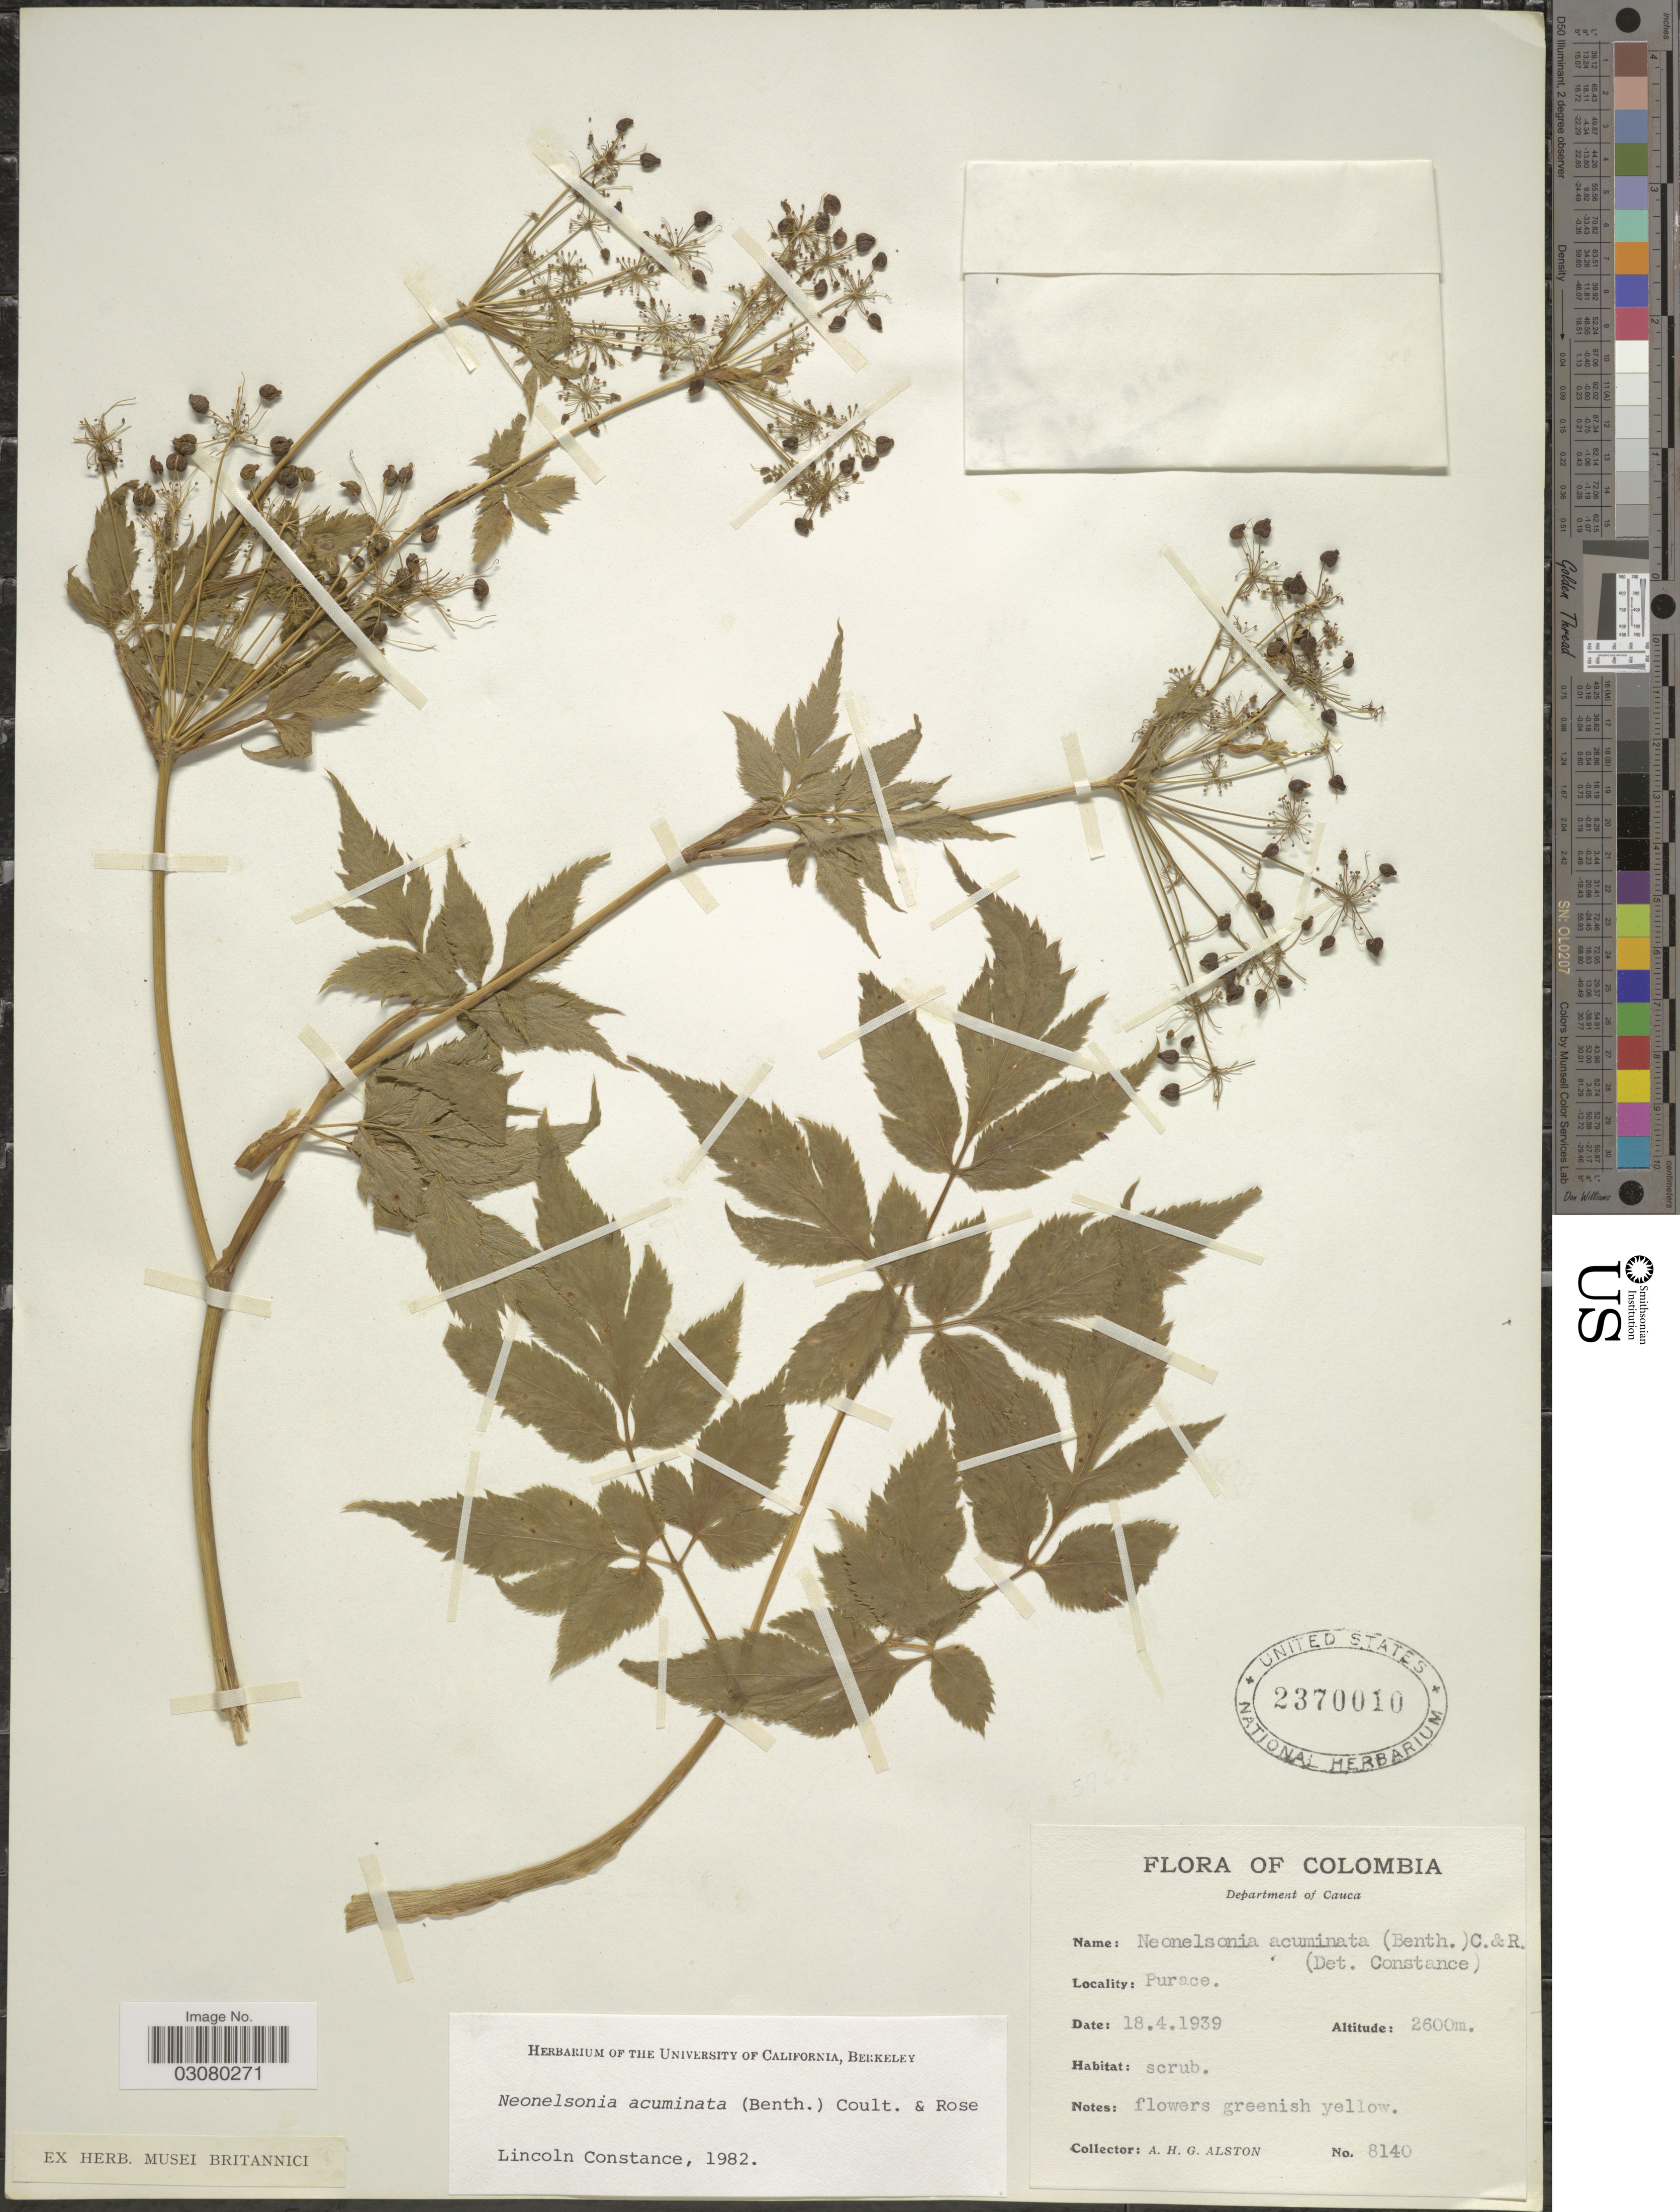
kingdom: Plantae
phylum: Tracheophyta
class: Magnoliopsida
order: Apiales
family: Apiaceae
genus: Neonelsonia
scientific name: Neonelsonia acuminata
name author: (Benth.) J.M. Coult. & Rose ex Drude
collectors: A. H. Alston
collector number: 8140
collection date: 1939-04-18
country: Colombia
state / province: Cauca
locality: Department of Cauca. Purace.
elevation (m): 2600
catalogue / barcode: US 2370010